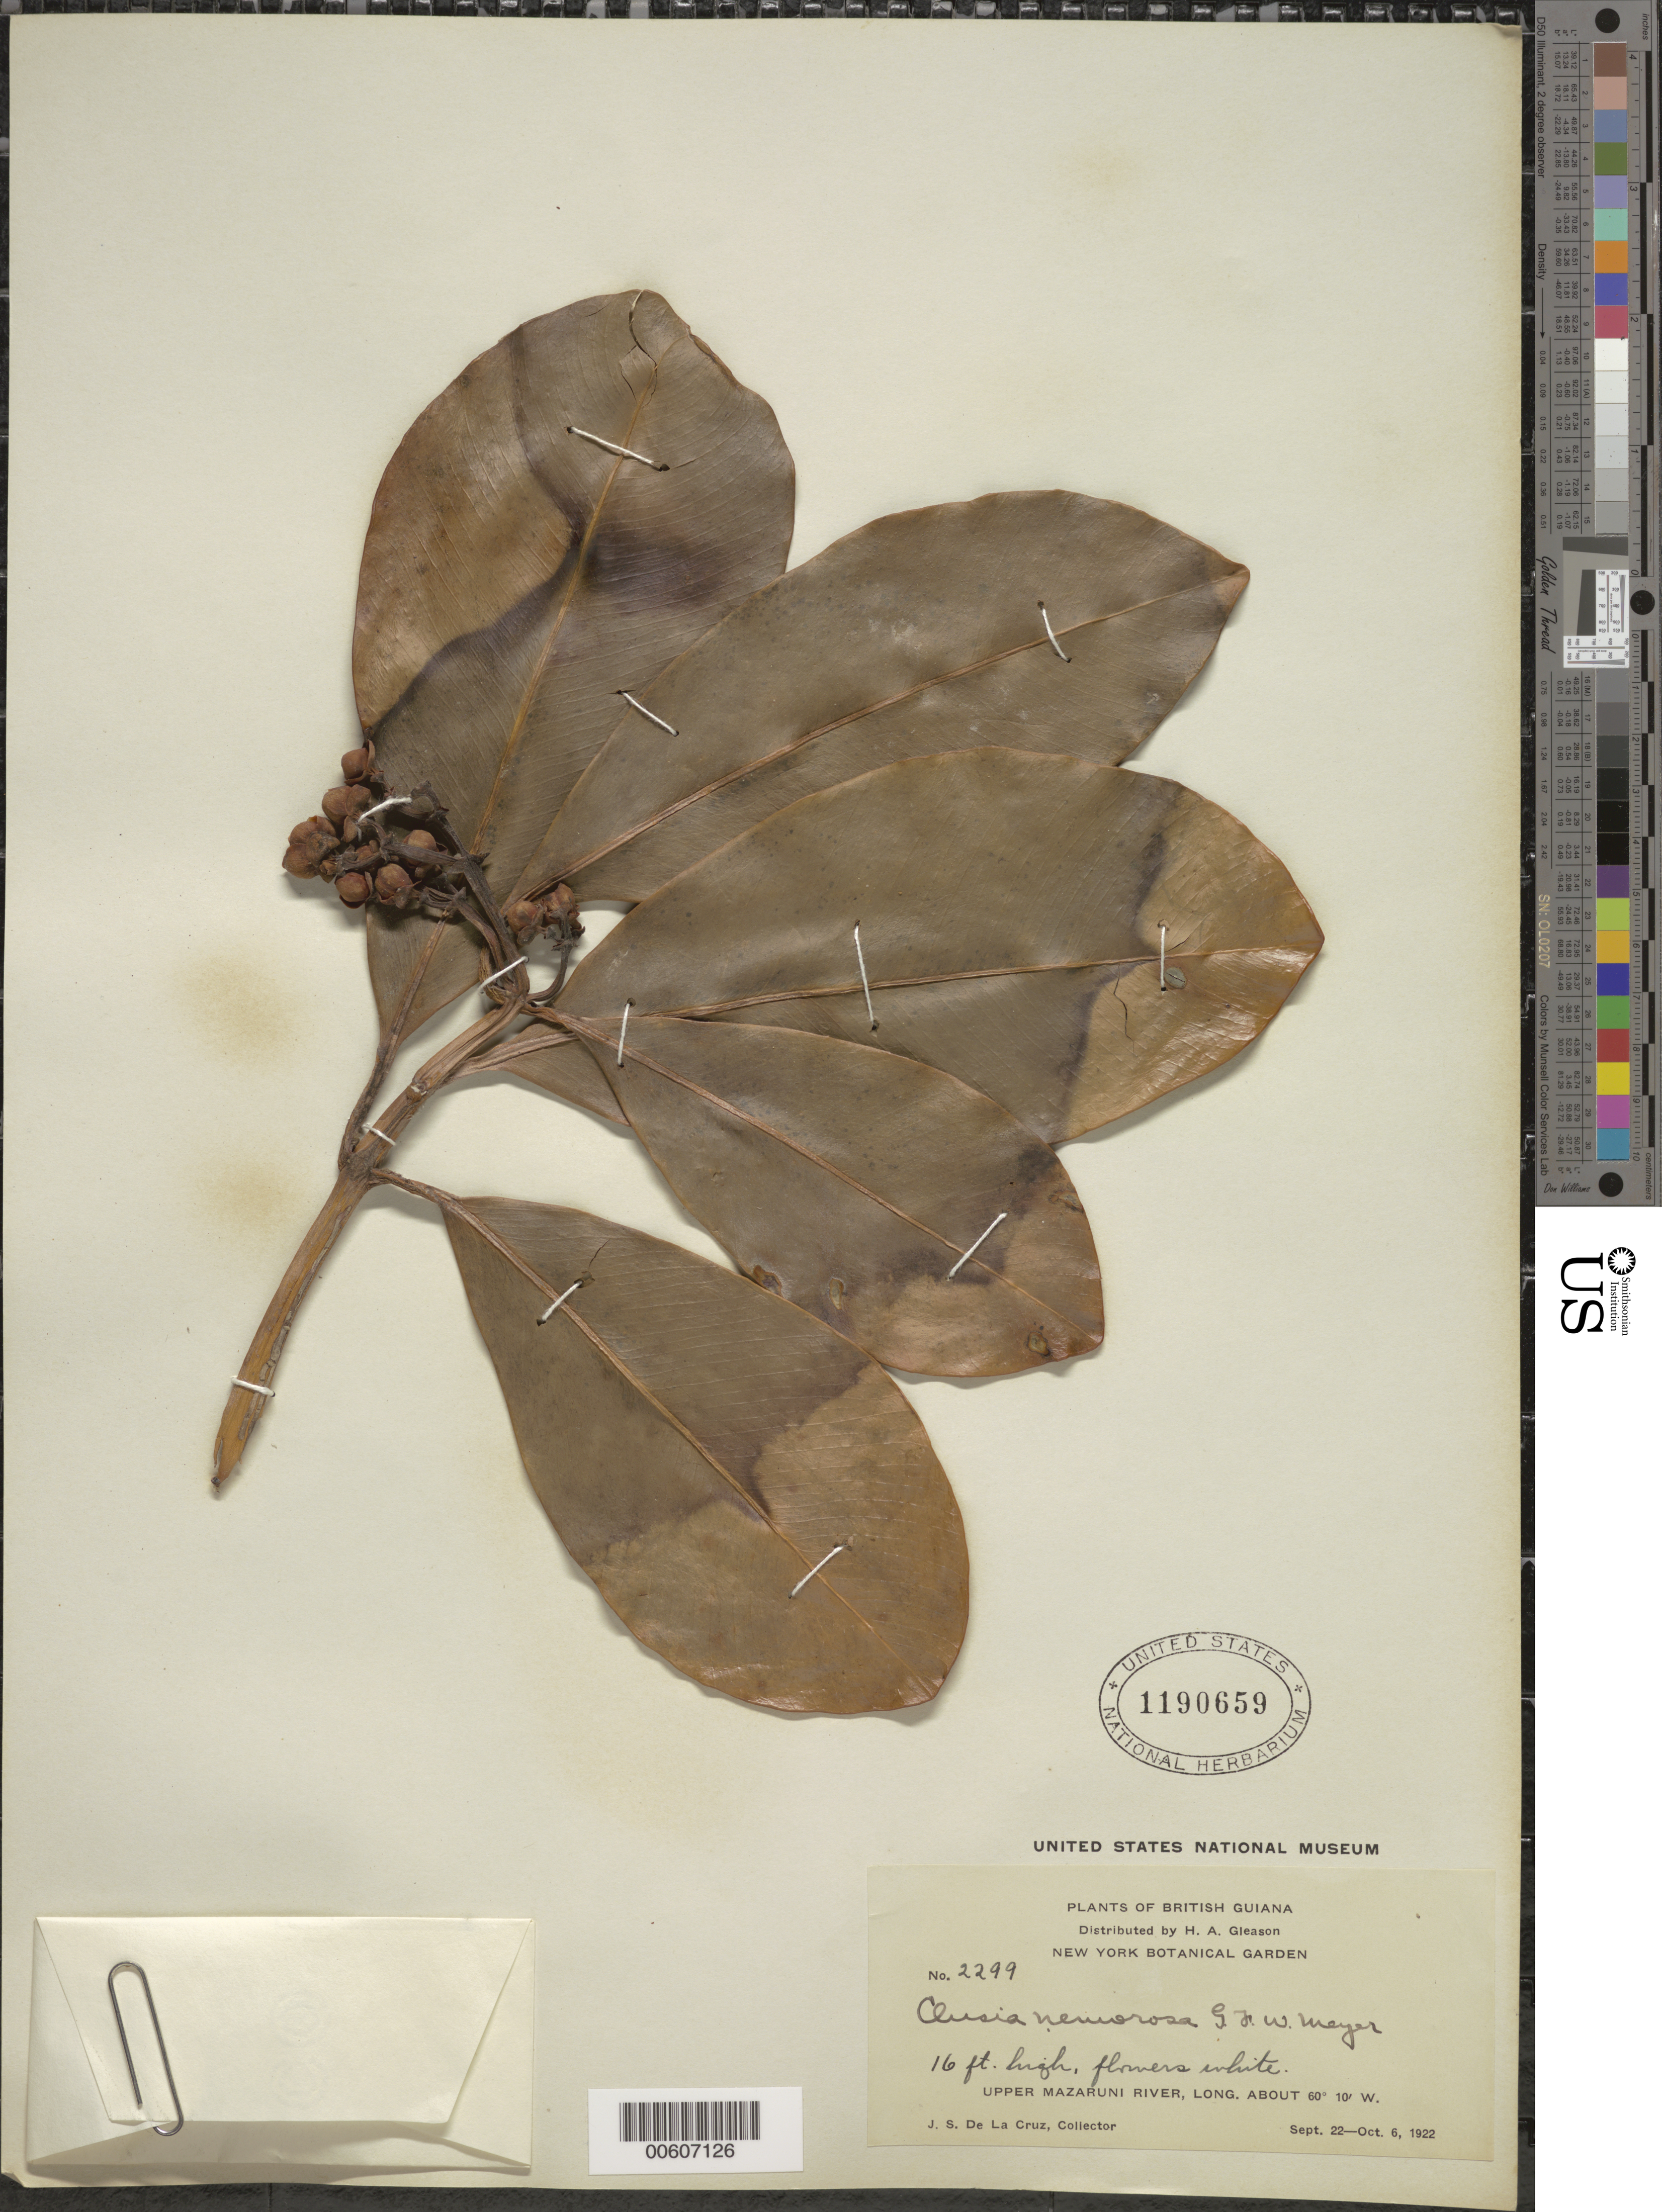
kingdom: Plantae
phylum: Tracheophyta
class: Magnoliopsida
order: Malpighiales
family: Clusiaceae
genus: Clusia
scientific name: Clusia nemorosa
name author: G. Mey.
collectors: J. S. de la Cruz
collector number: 2299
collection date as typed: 22-Sep-22 to 6-Oct-22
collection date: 1922-09-22/1922-10-06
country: Guyana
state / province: Cuyuni-Mazaruni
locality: Upper Mazaruni R.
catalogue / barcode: US 1190659